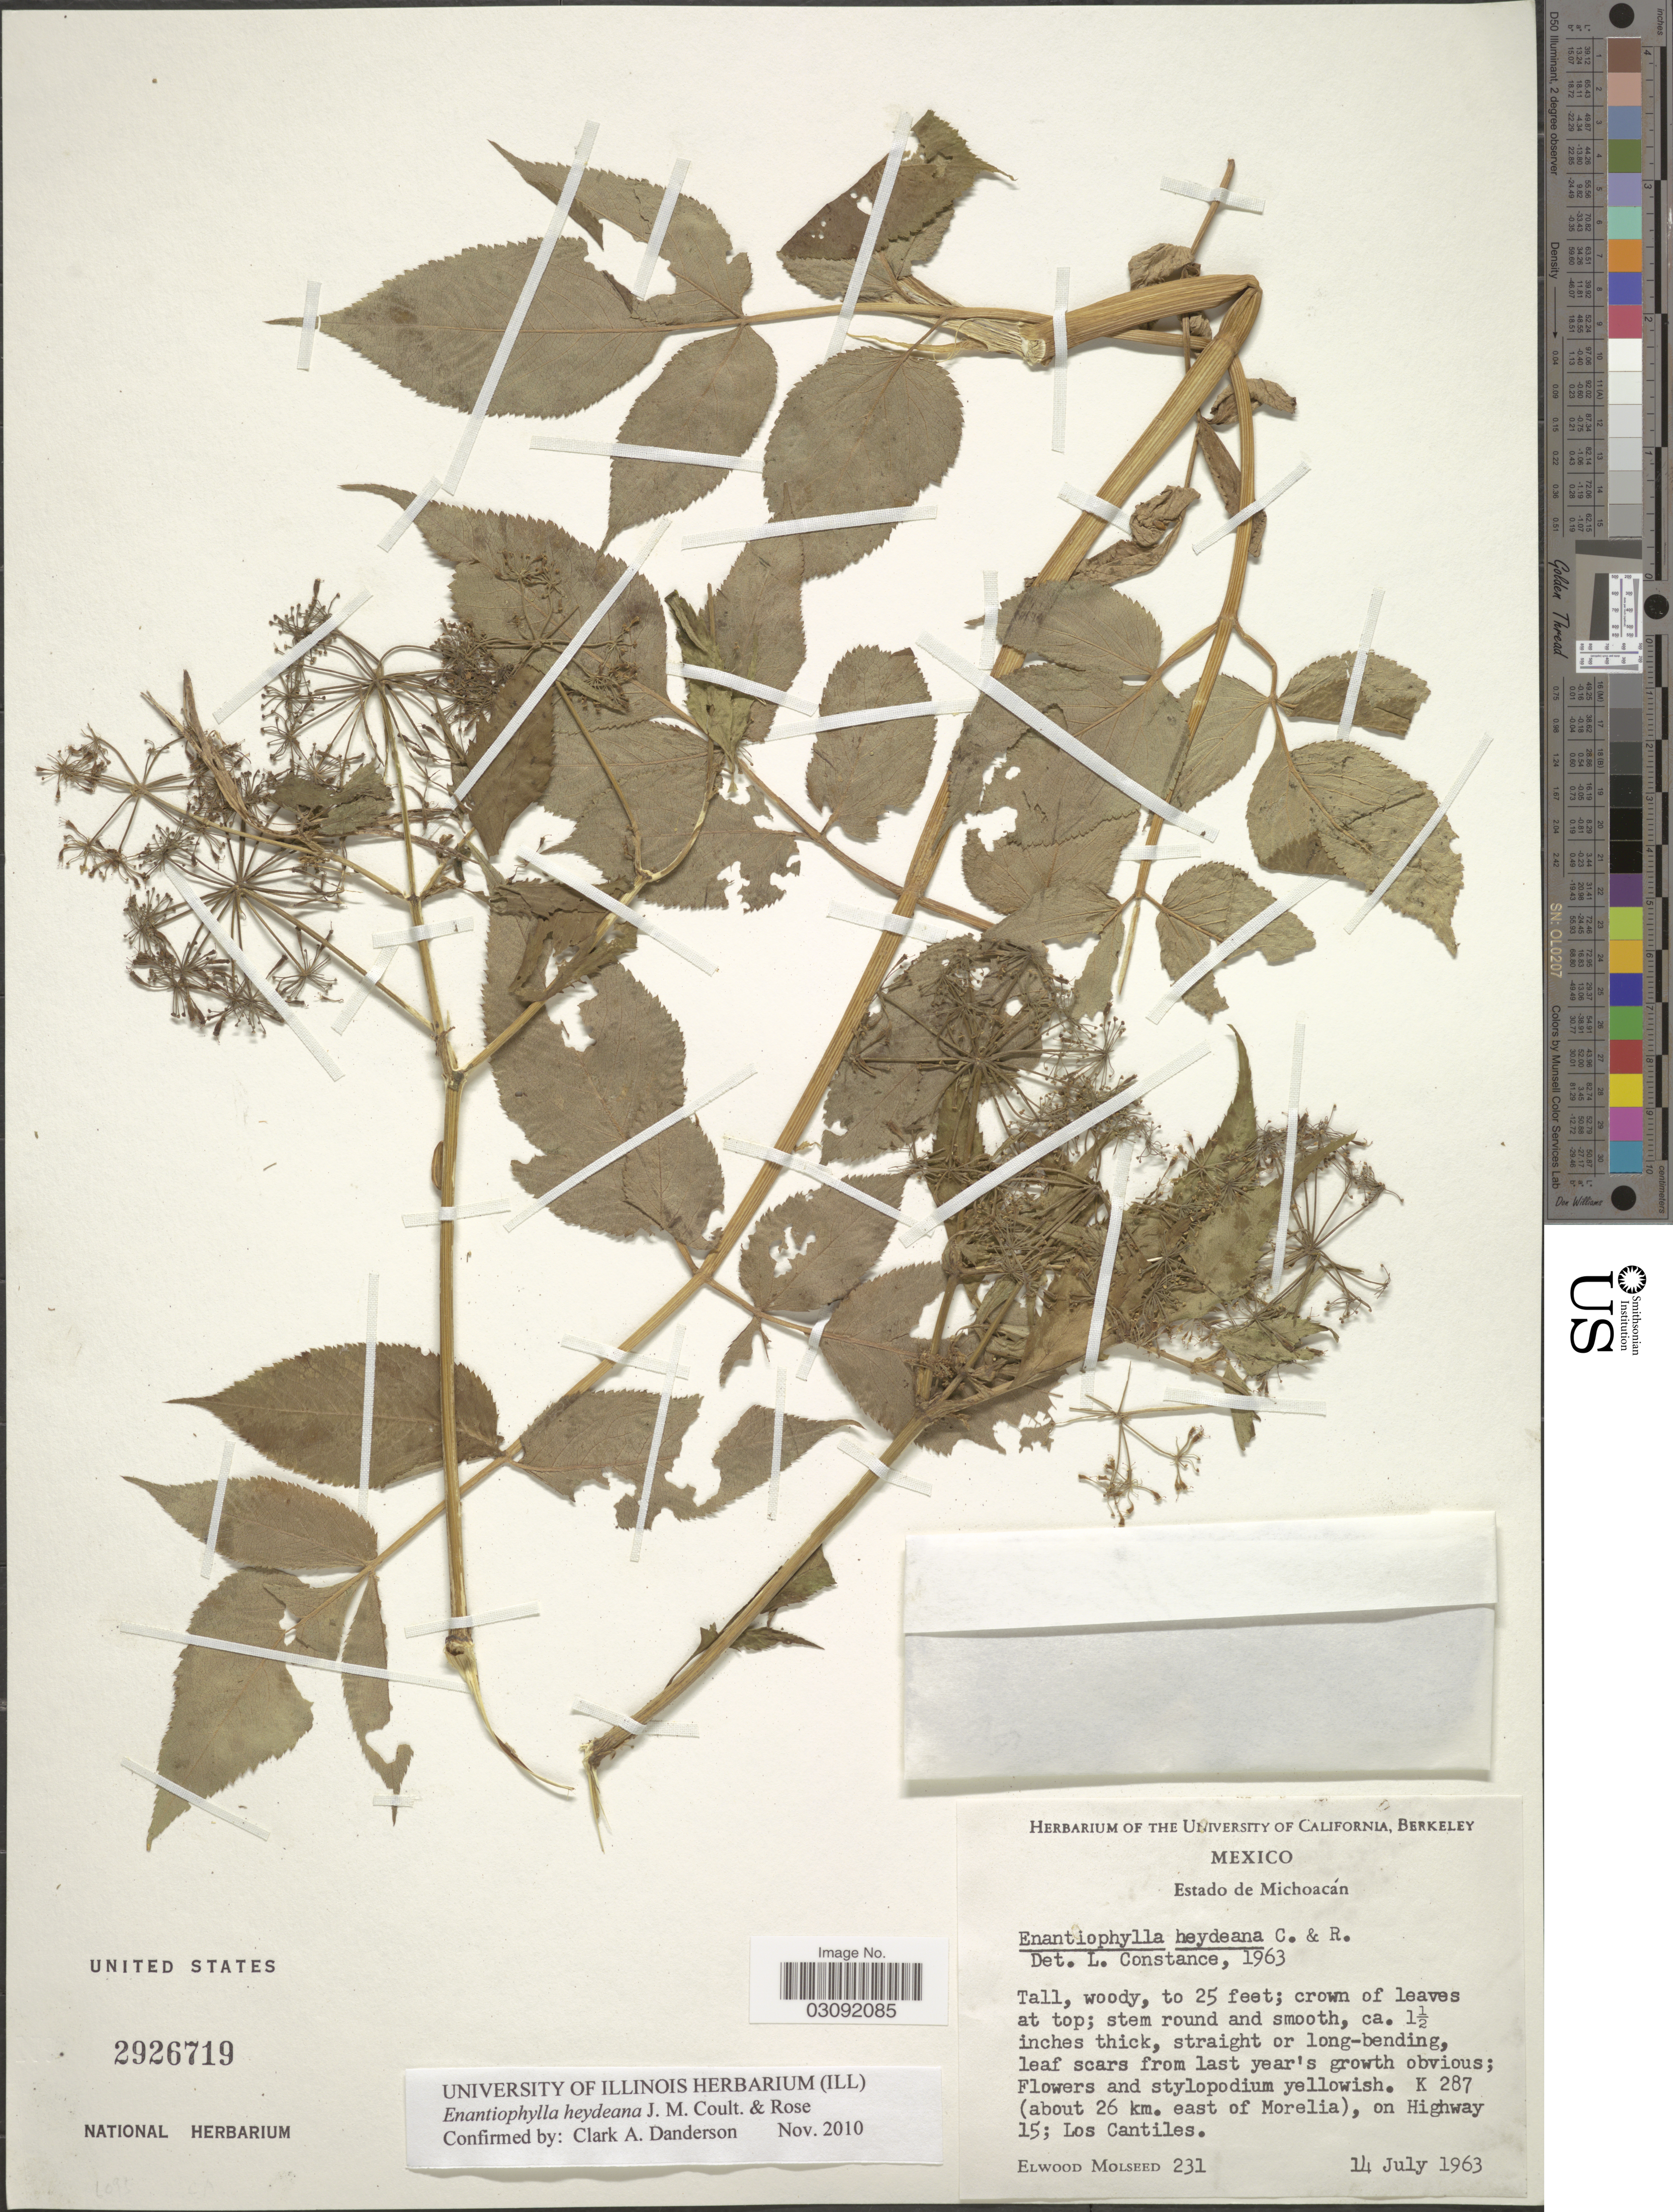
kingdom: Plantae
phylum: Tracheophyta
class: Magnoliopsida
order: Apiales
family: Apiaceae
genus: Enantiophylla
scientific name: Enantiophylla heydeana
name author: J.M. Coult. & Rose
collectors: E. Molseed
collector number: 231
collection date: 1963-07-14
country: Mexico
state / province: Michoacán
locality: Estado de Michoacán. K 287 (about 26 km. east of Morelia), on Highway 15; Los Cantiles.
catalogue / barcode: US 2926719